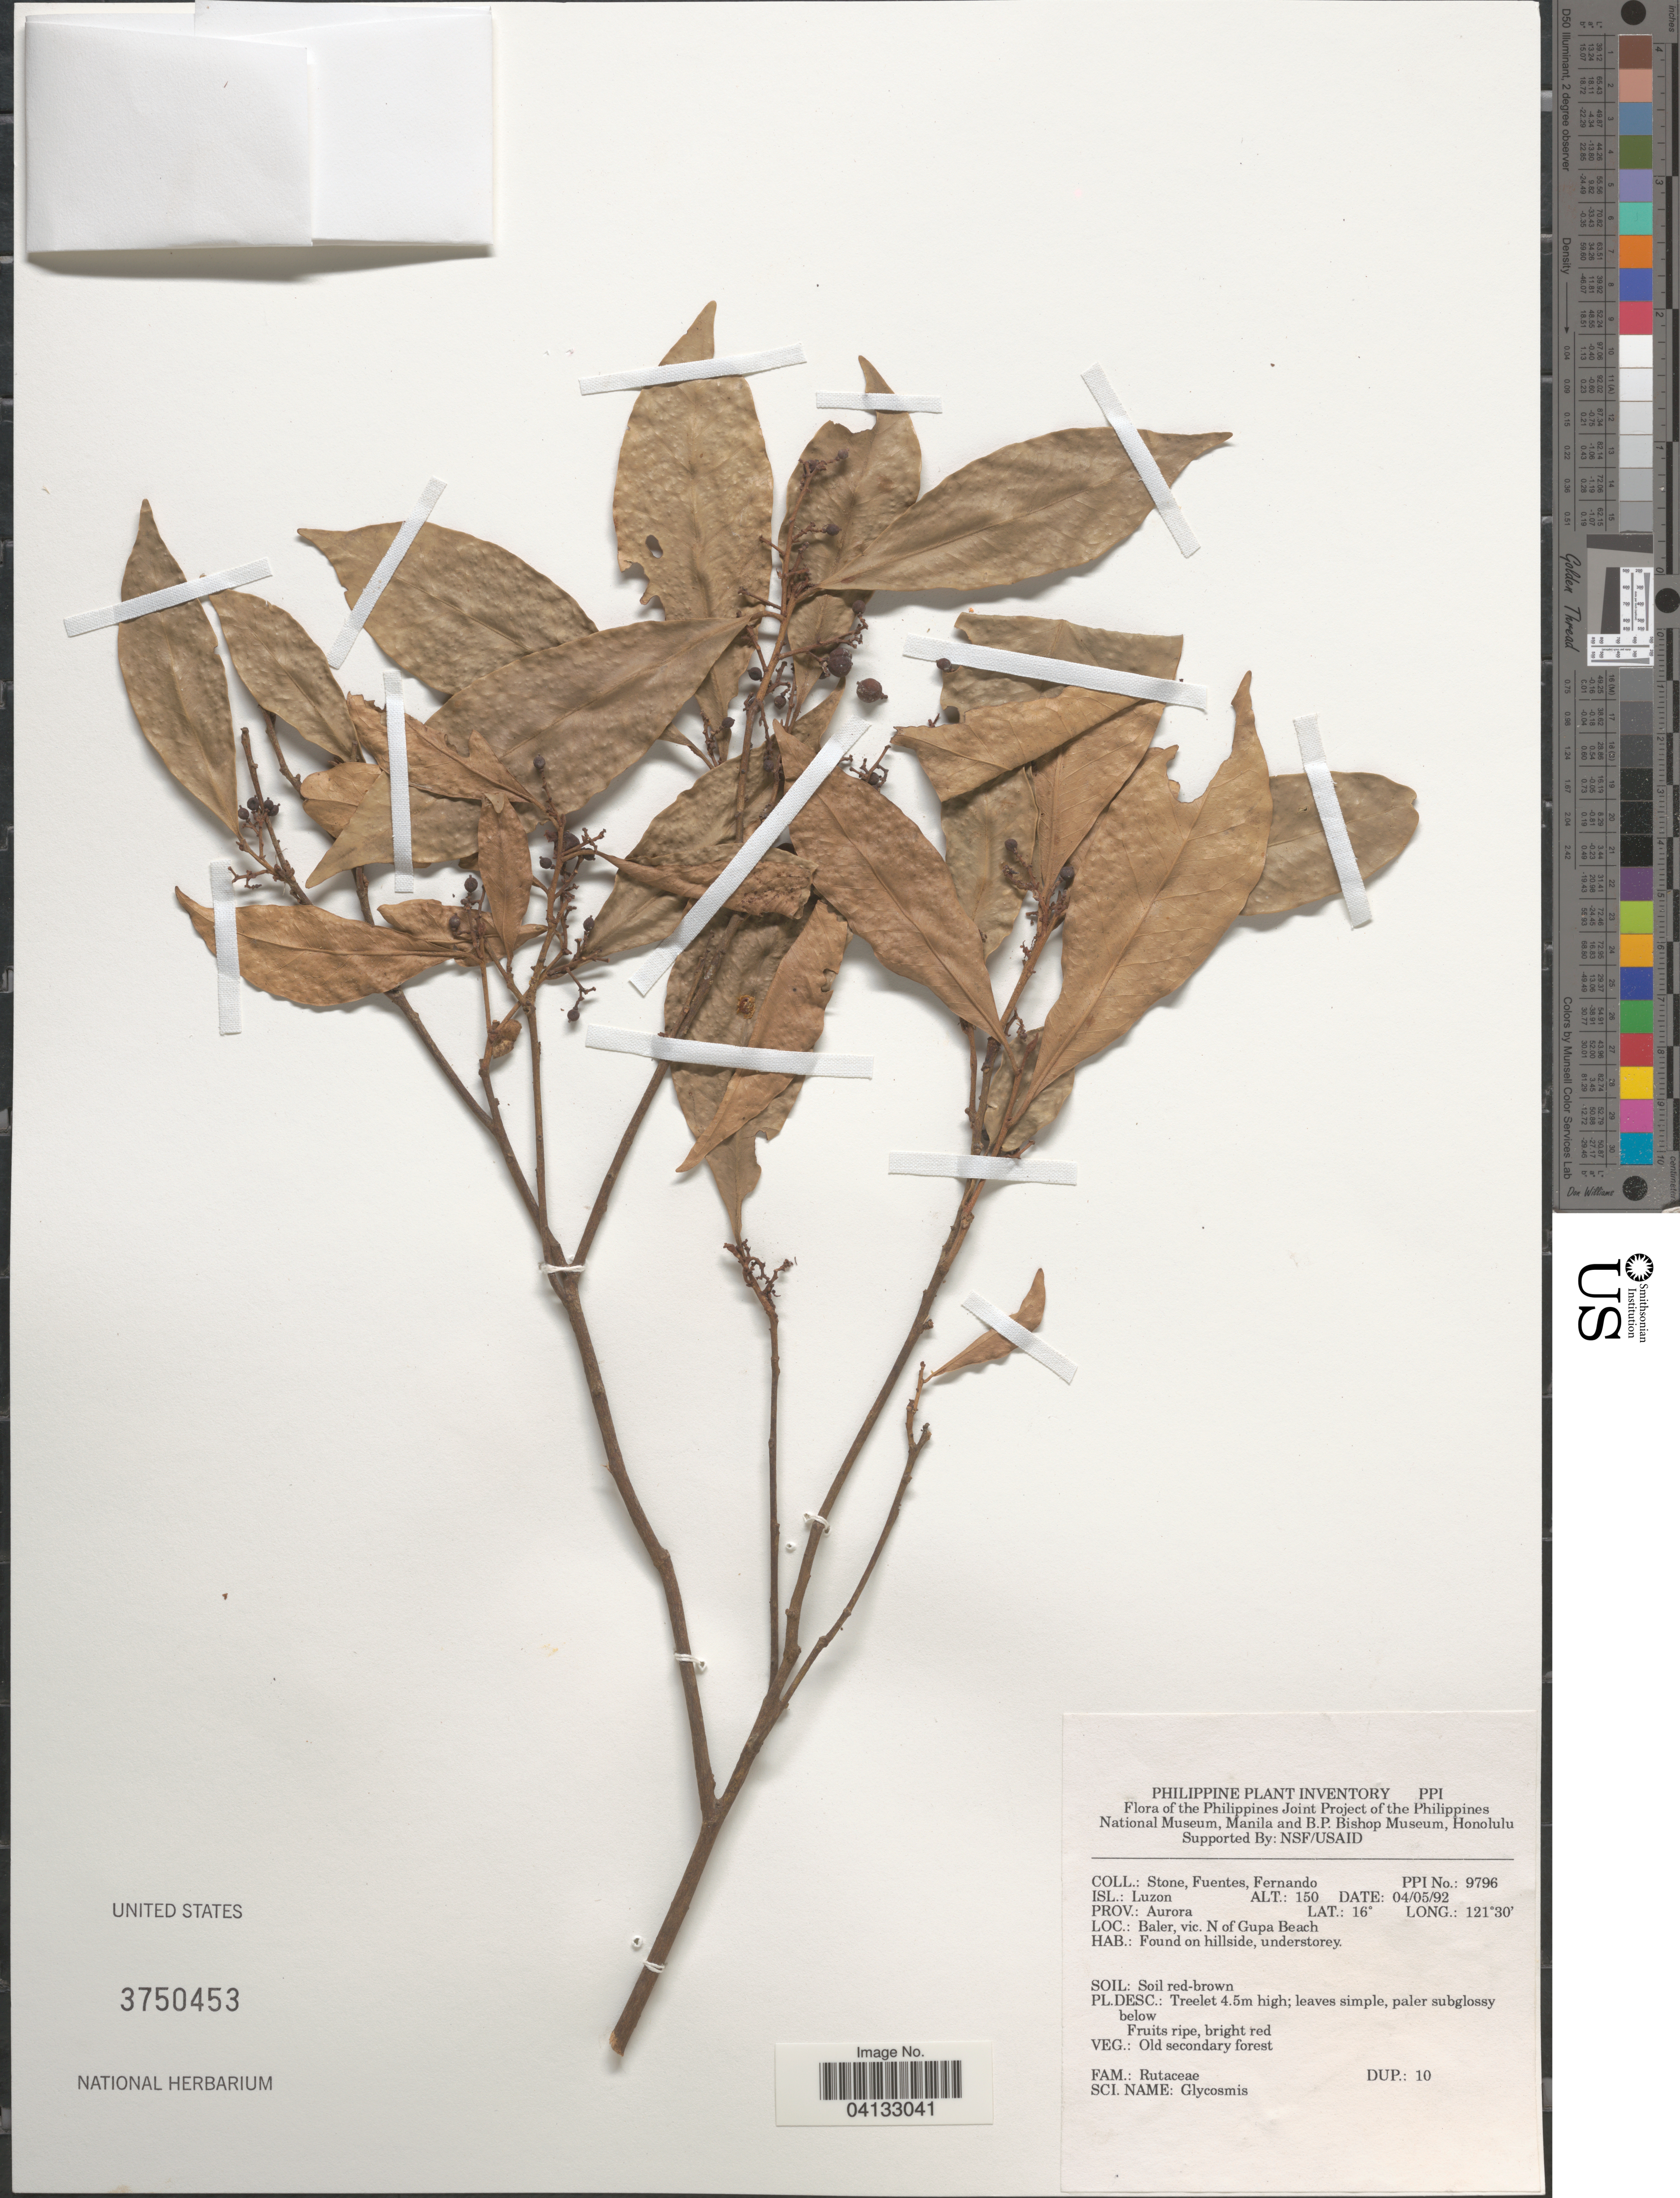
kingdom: Plantae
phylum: Tracheophyta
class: Magnoliopsida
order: Sapindales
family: Rutaceae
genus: Glycosmis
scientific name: Glycosmis sp.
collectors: -. Stone, -. Fuentes & -- Fernando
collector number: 9796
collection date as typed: Transcribed d/m/y: 4/5/92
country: Philippines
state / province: Central Luzon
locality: Isl.: Luzon. Prov.: Aurora. Baler, vic. N of Gupa Beach.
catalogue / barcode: US 3750453